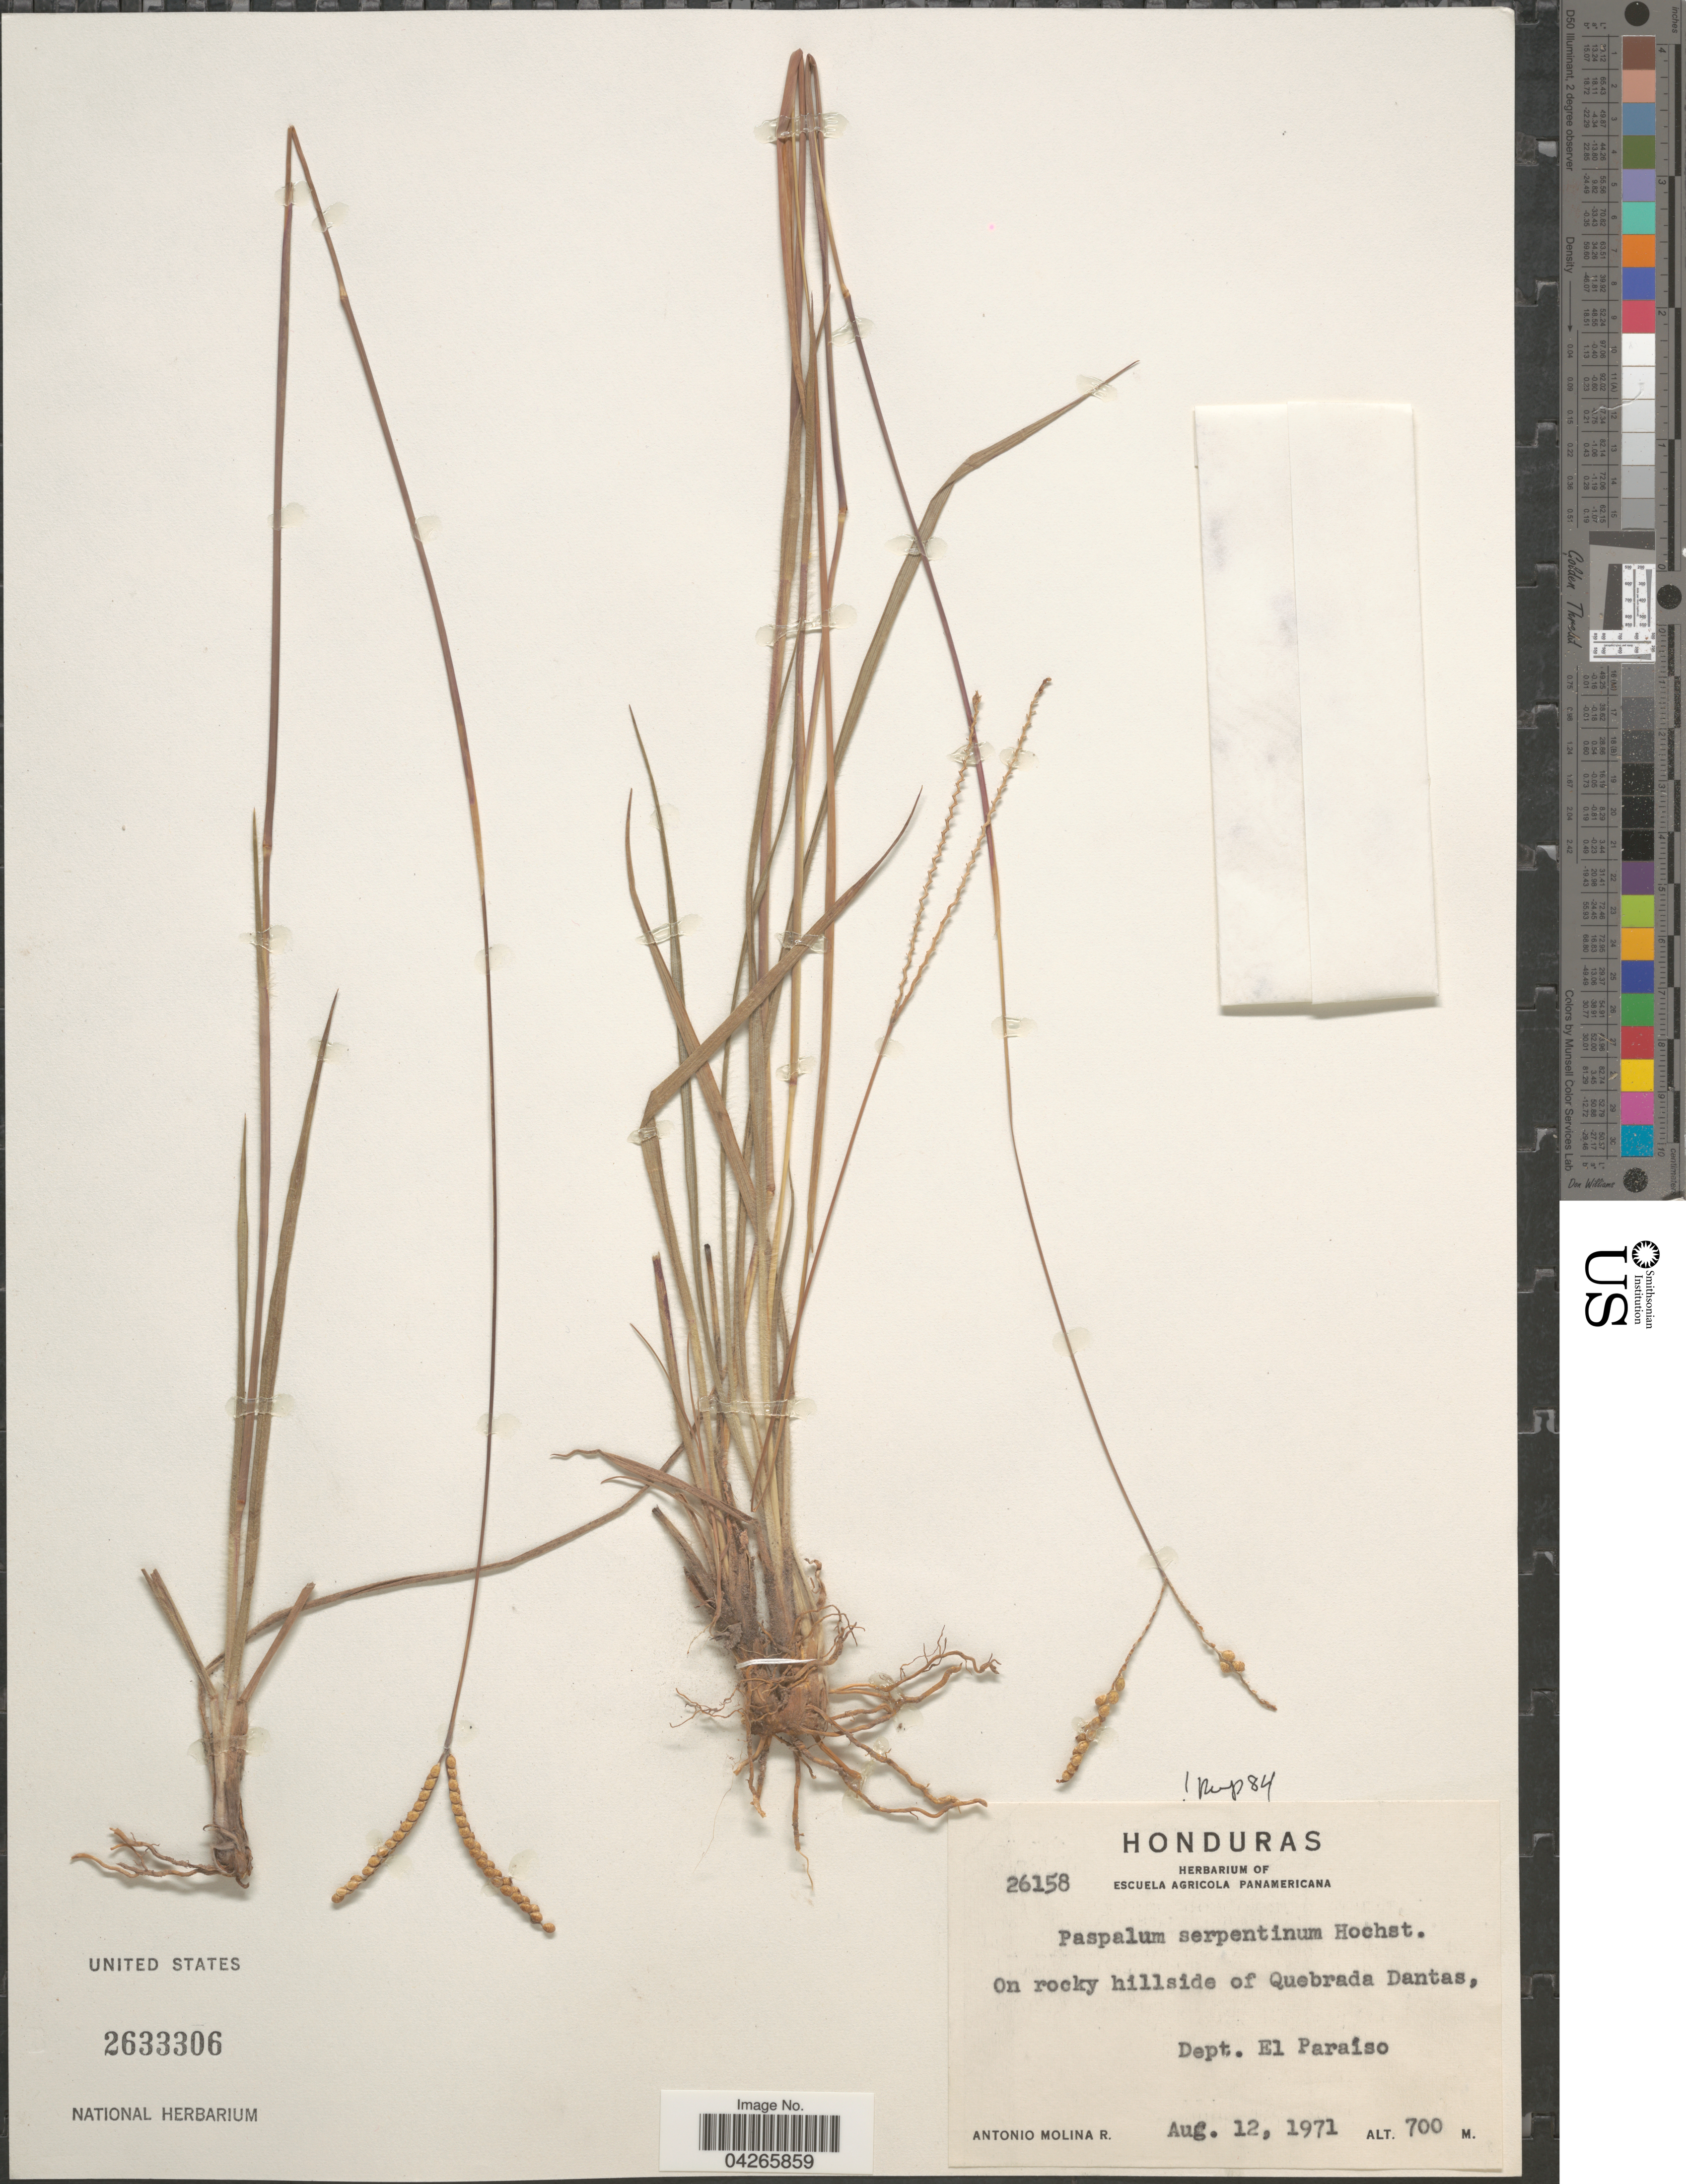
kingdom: Plantae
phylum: Tracheophyta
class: Liliopsida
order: Poales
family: Poaceae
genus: Paspalum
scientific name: Paspalum serpentinum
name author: Hochst. ex Steud.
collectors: A. Molina R.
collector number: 26158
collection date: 1971-08-12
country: Honduras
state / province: El Paraiso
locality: On rocky hillsides of Quebrada Dantas, Dept. El Paraíso.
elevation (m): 700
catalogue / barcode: US 2633306